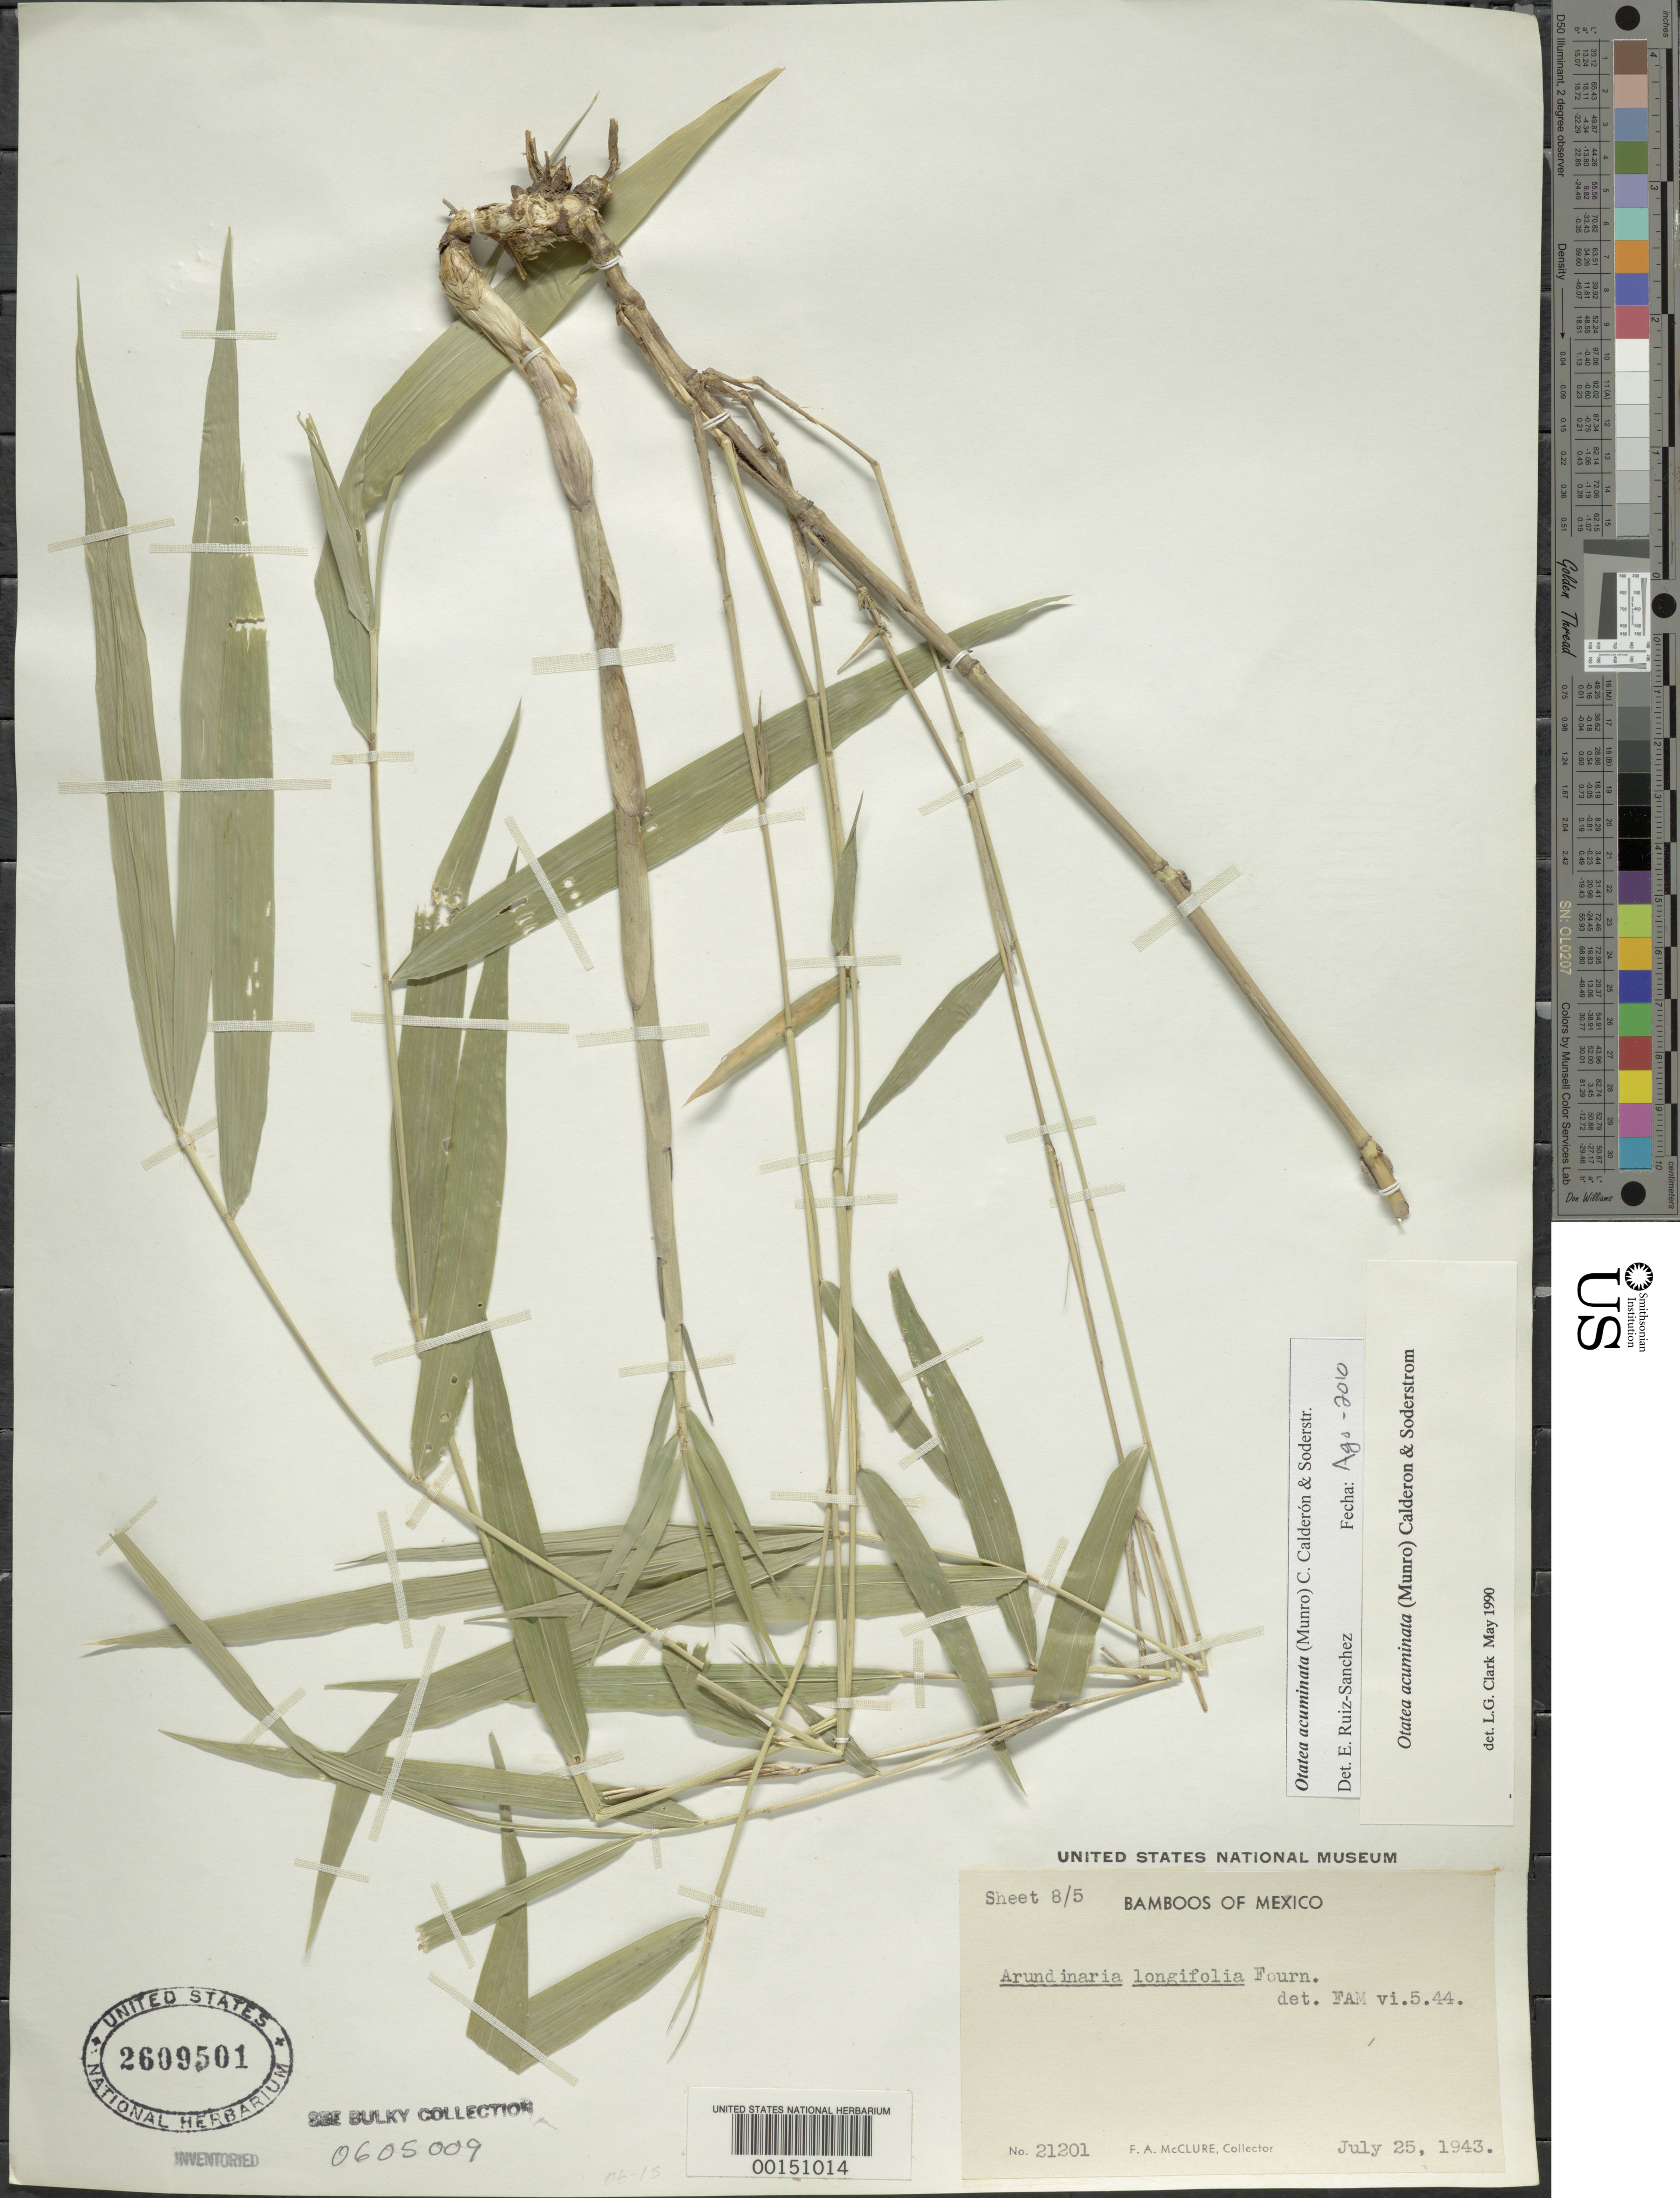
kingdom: Plantae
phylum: Tracheophyta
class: Liliopsida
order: Poales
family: Poaceae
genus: Otatea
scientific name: Otatea acuminata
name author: (Munro) C. E. Calderón & Soderstr.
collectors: F. A. McClure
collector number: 21201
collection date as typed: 25 Jul 1943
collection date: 1943-07-25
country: Mexico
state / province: Puebla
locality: Cerro de Chantepec, 2 miles S of Pilcaye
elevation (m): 1281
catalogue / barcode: US 2609501